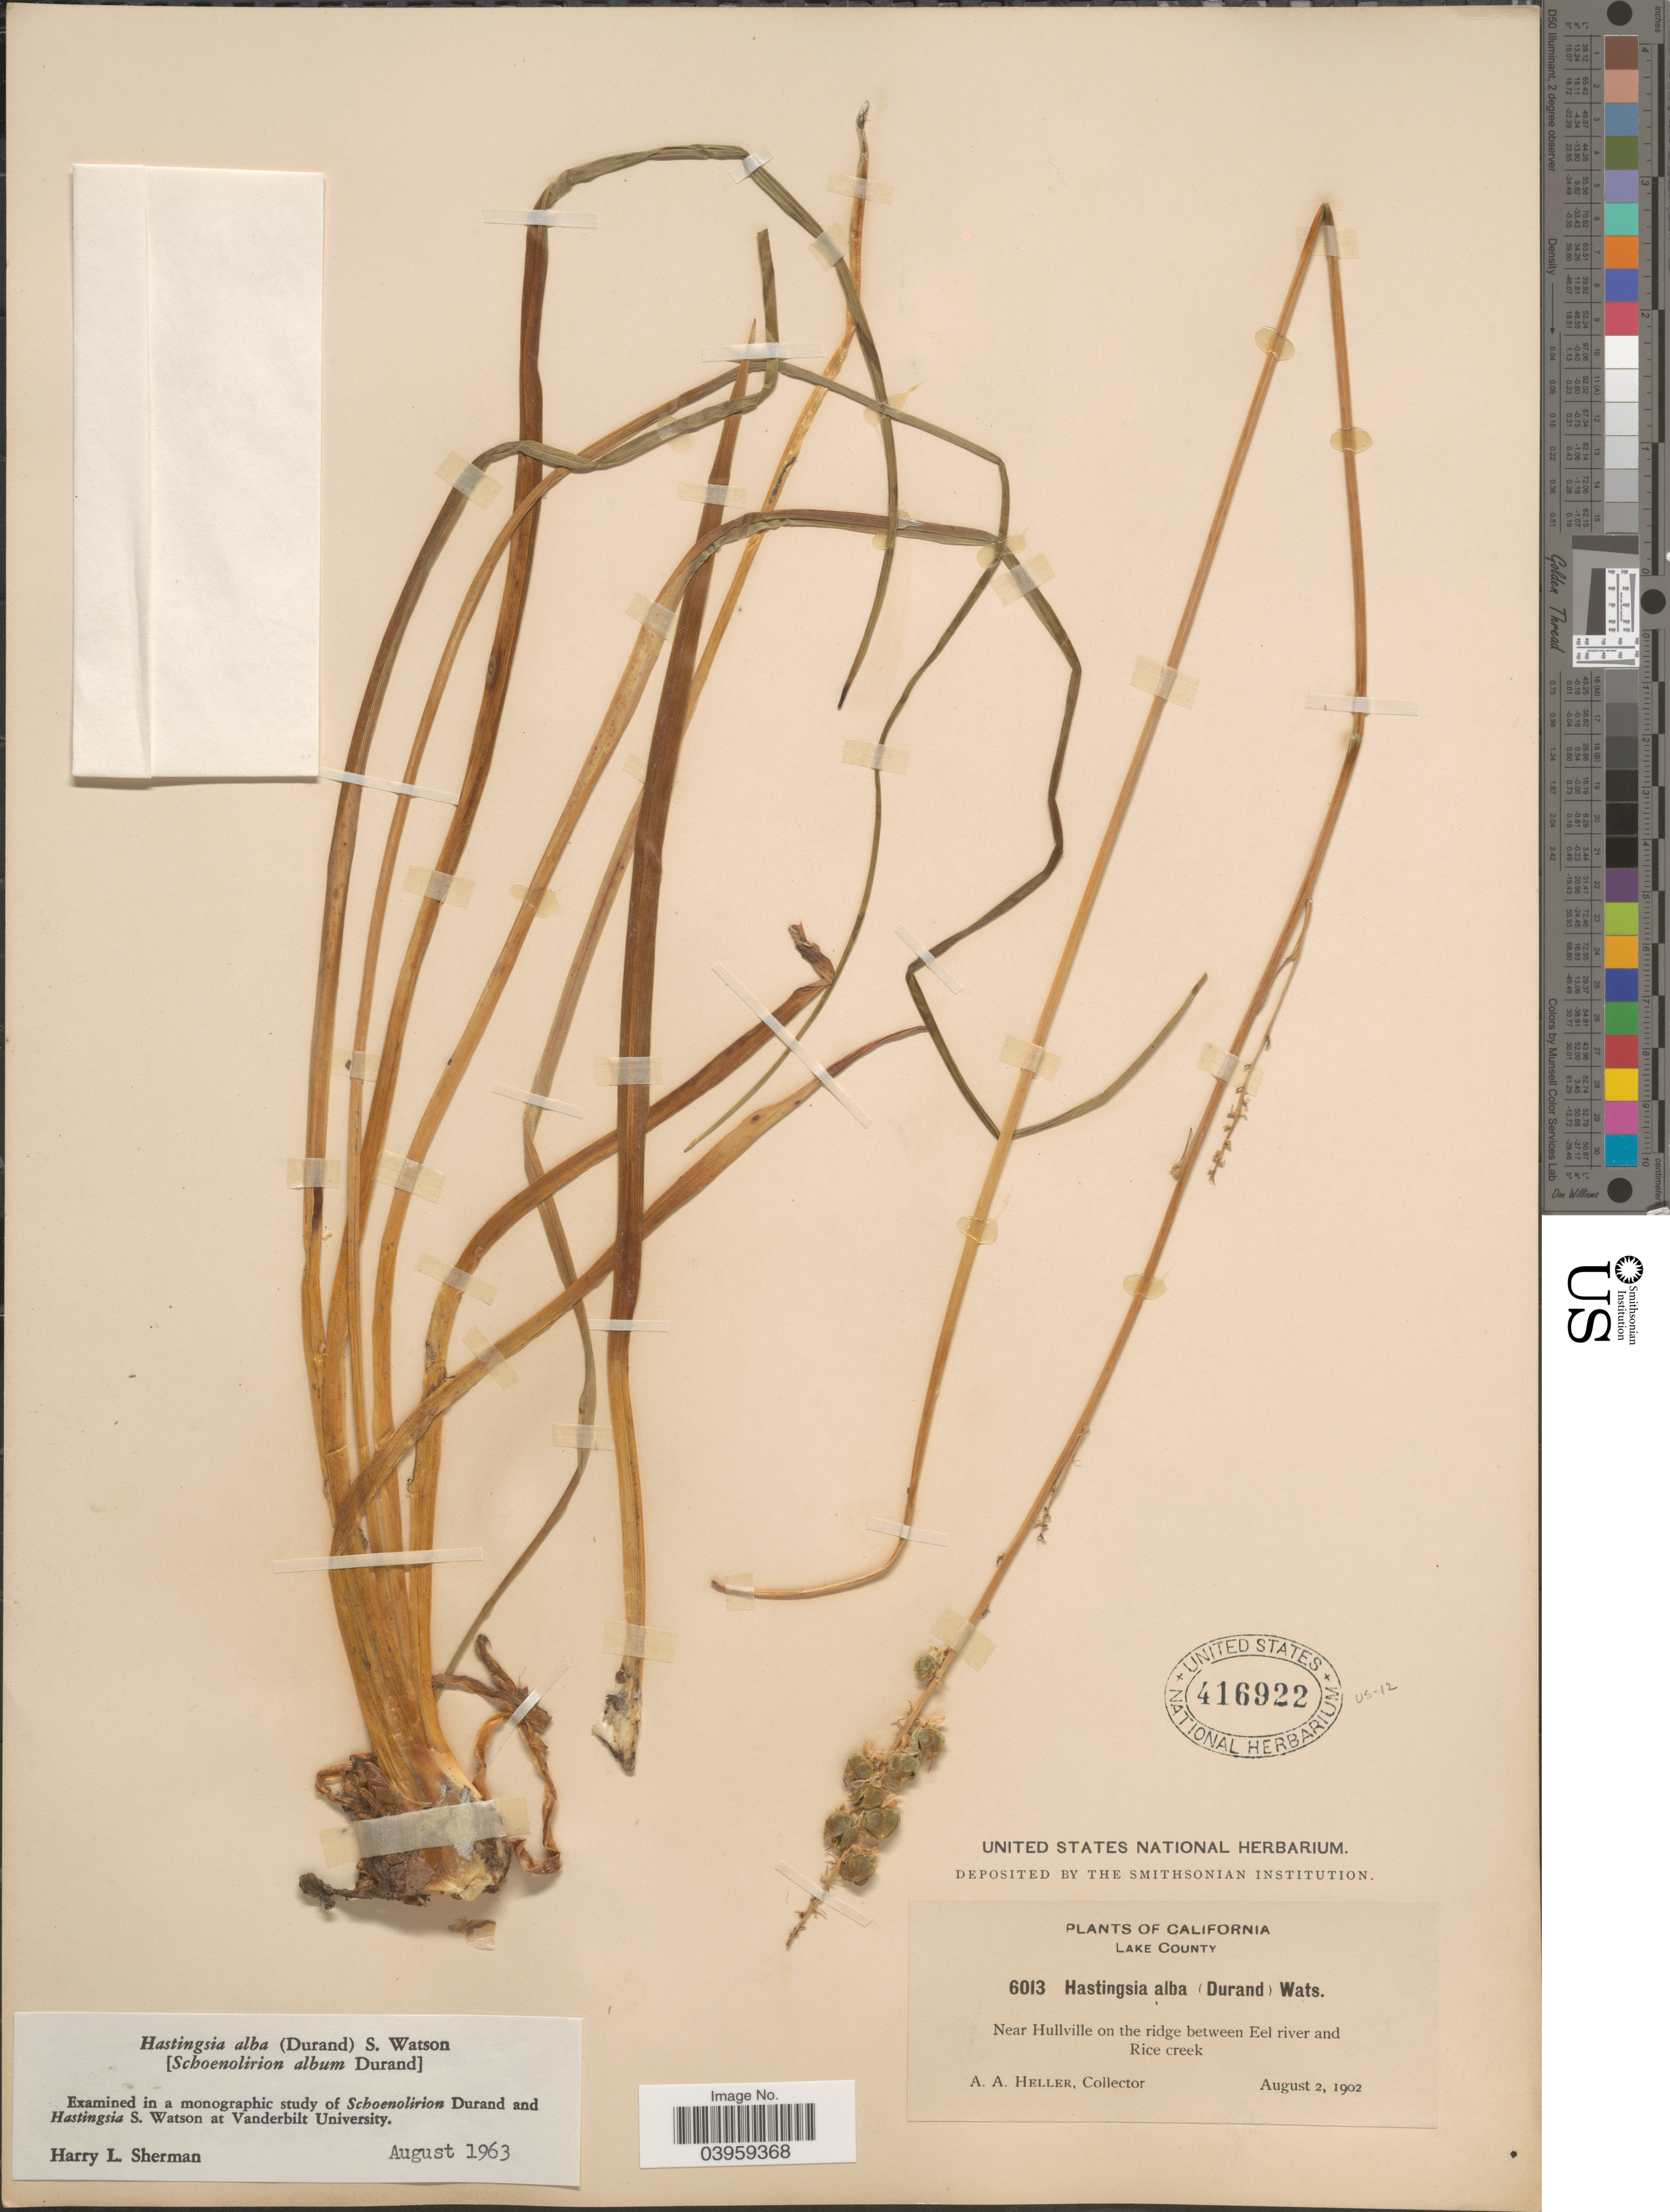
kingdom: Plantae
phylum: Tracheophyta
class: Liliopsida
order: Asparagales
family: Asparagaceae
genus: Hastingsia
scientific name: Hastingsia alba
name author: (Durand) S. Watson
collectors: A. A. Heller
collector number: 6013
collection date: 1902-08-02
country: United States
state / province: California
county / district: Lake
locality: Lake County. Near Hullville on the ridge between Eel river and Rice creek.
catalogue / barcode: US 416922